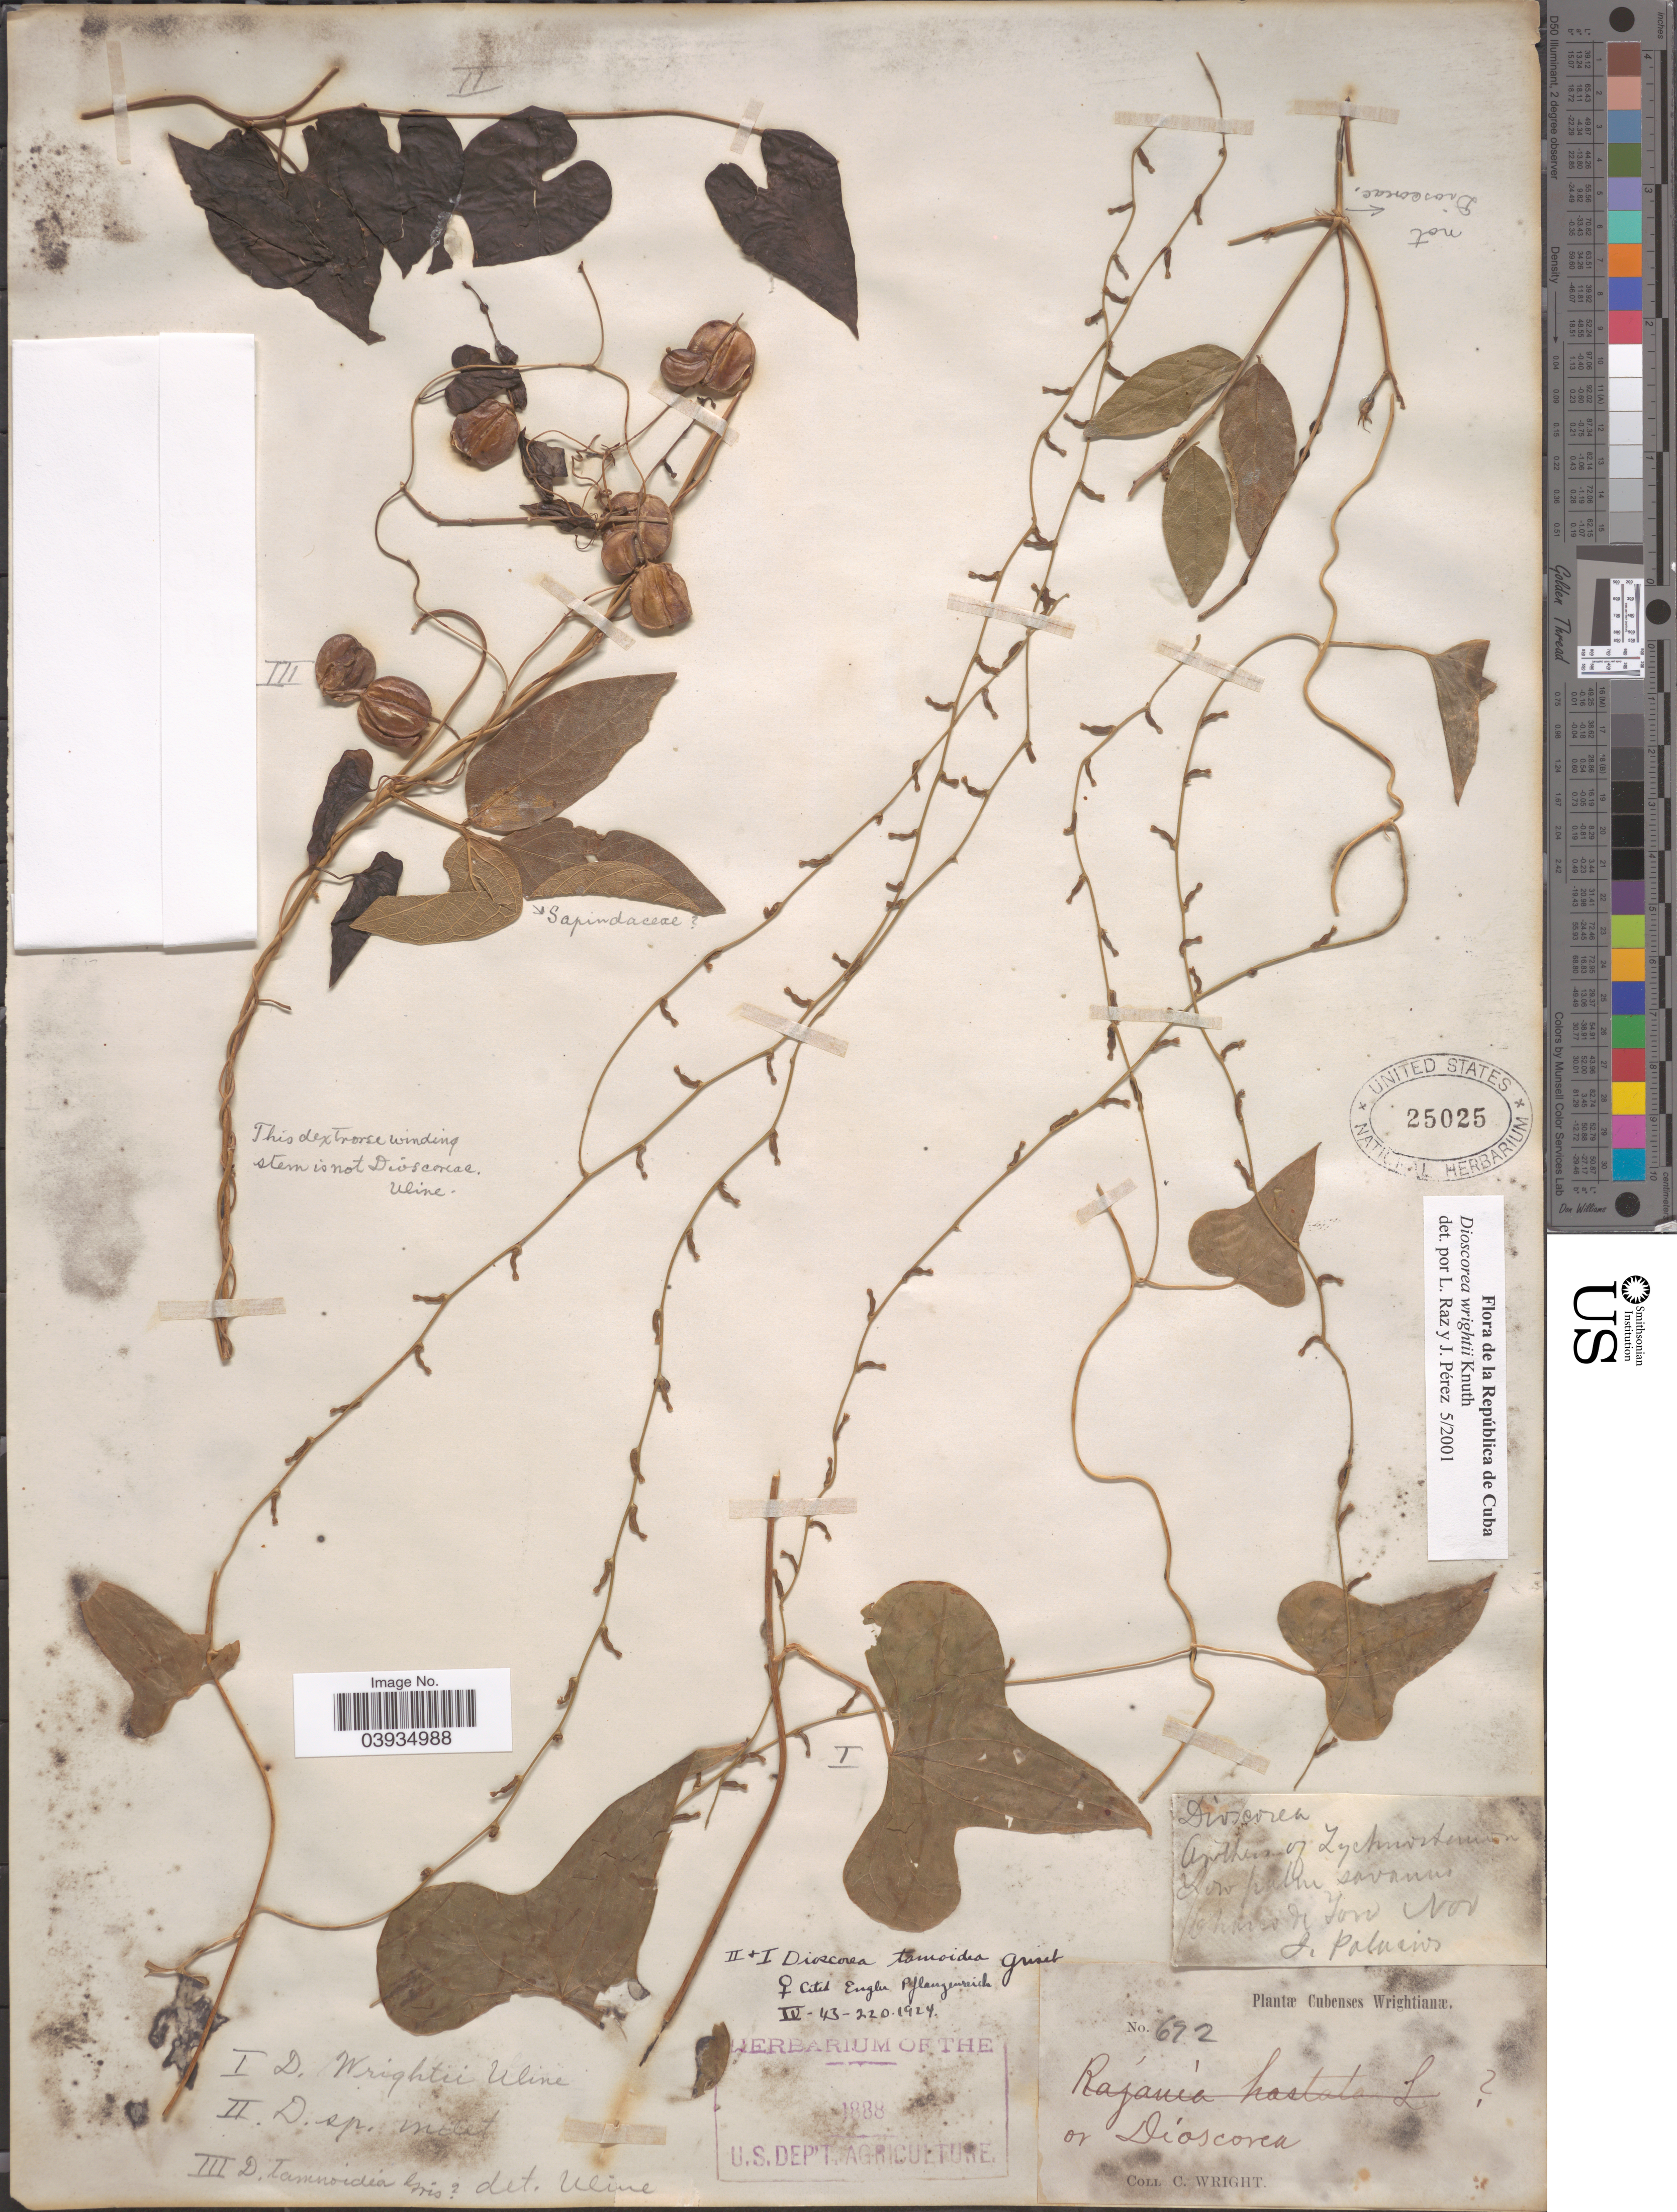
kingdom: Plantae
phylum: Tracheophyta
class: Liliopsida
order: Dioscoreales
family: Dioscoreaceae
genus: Dioscorea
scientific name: Dioscorea wrightii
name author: Kunth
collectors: C. Wright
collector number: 672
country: Cuba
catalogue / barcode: US 25025